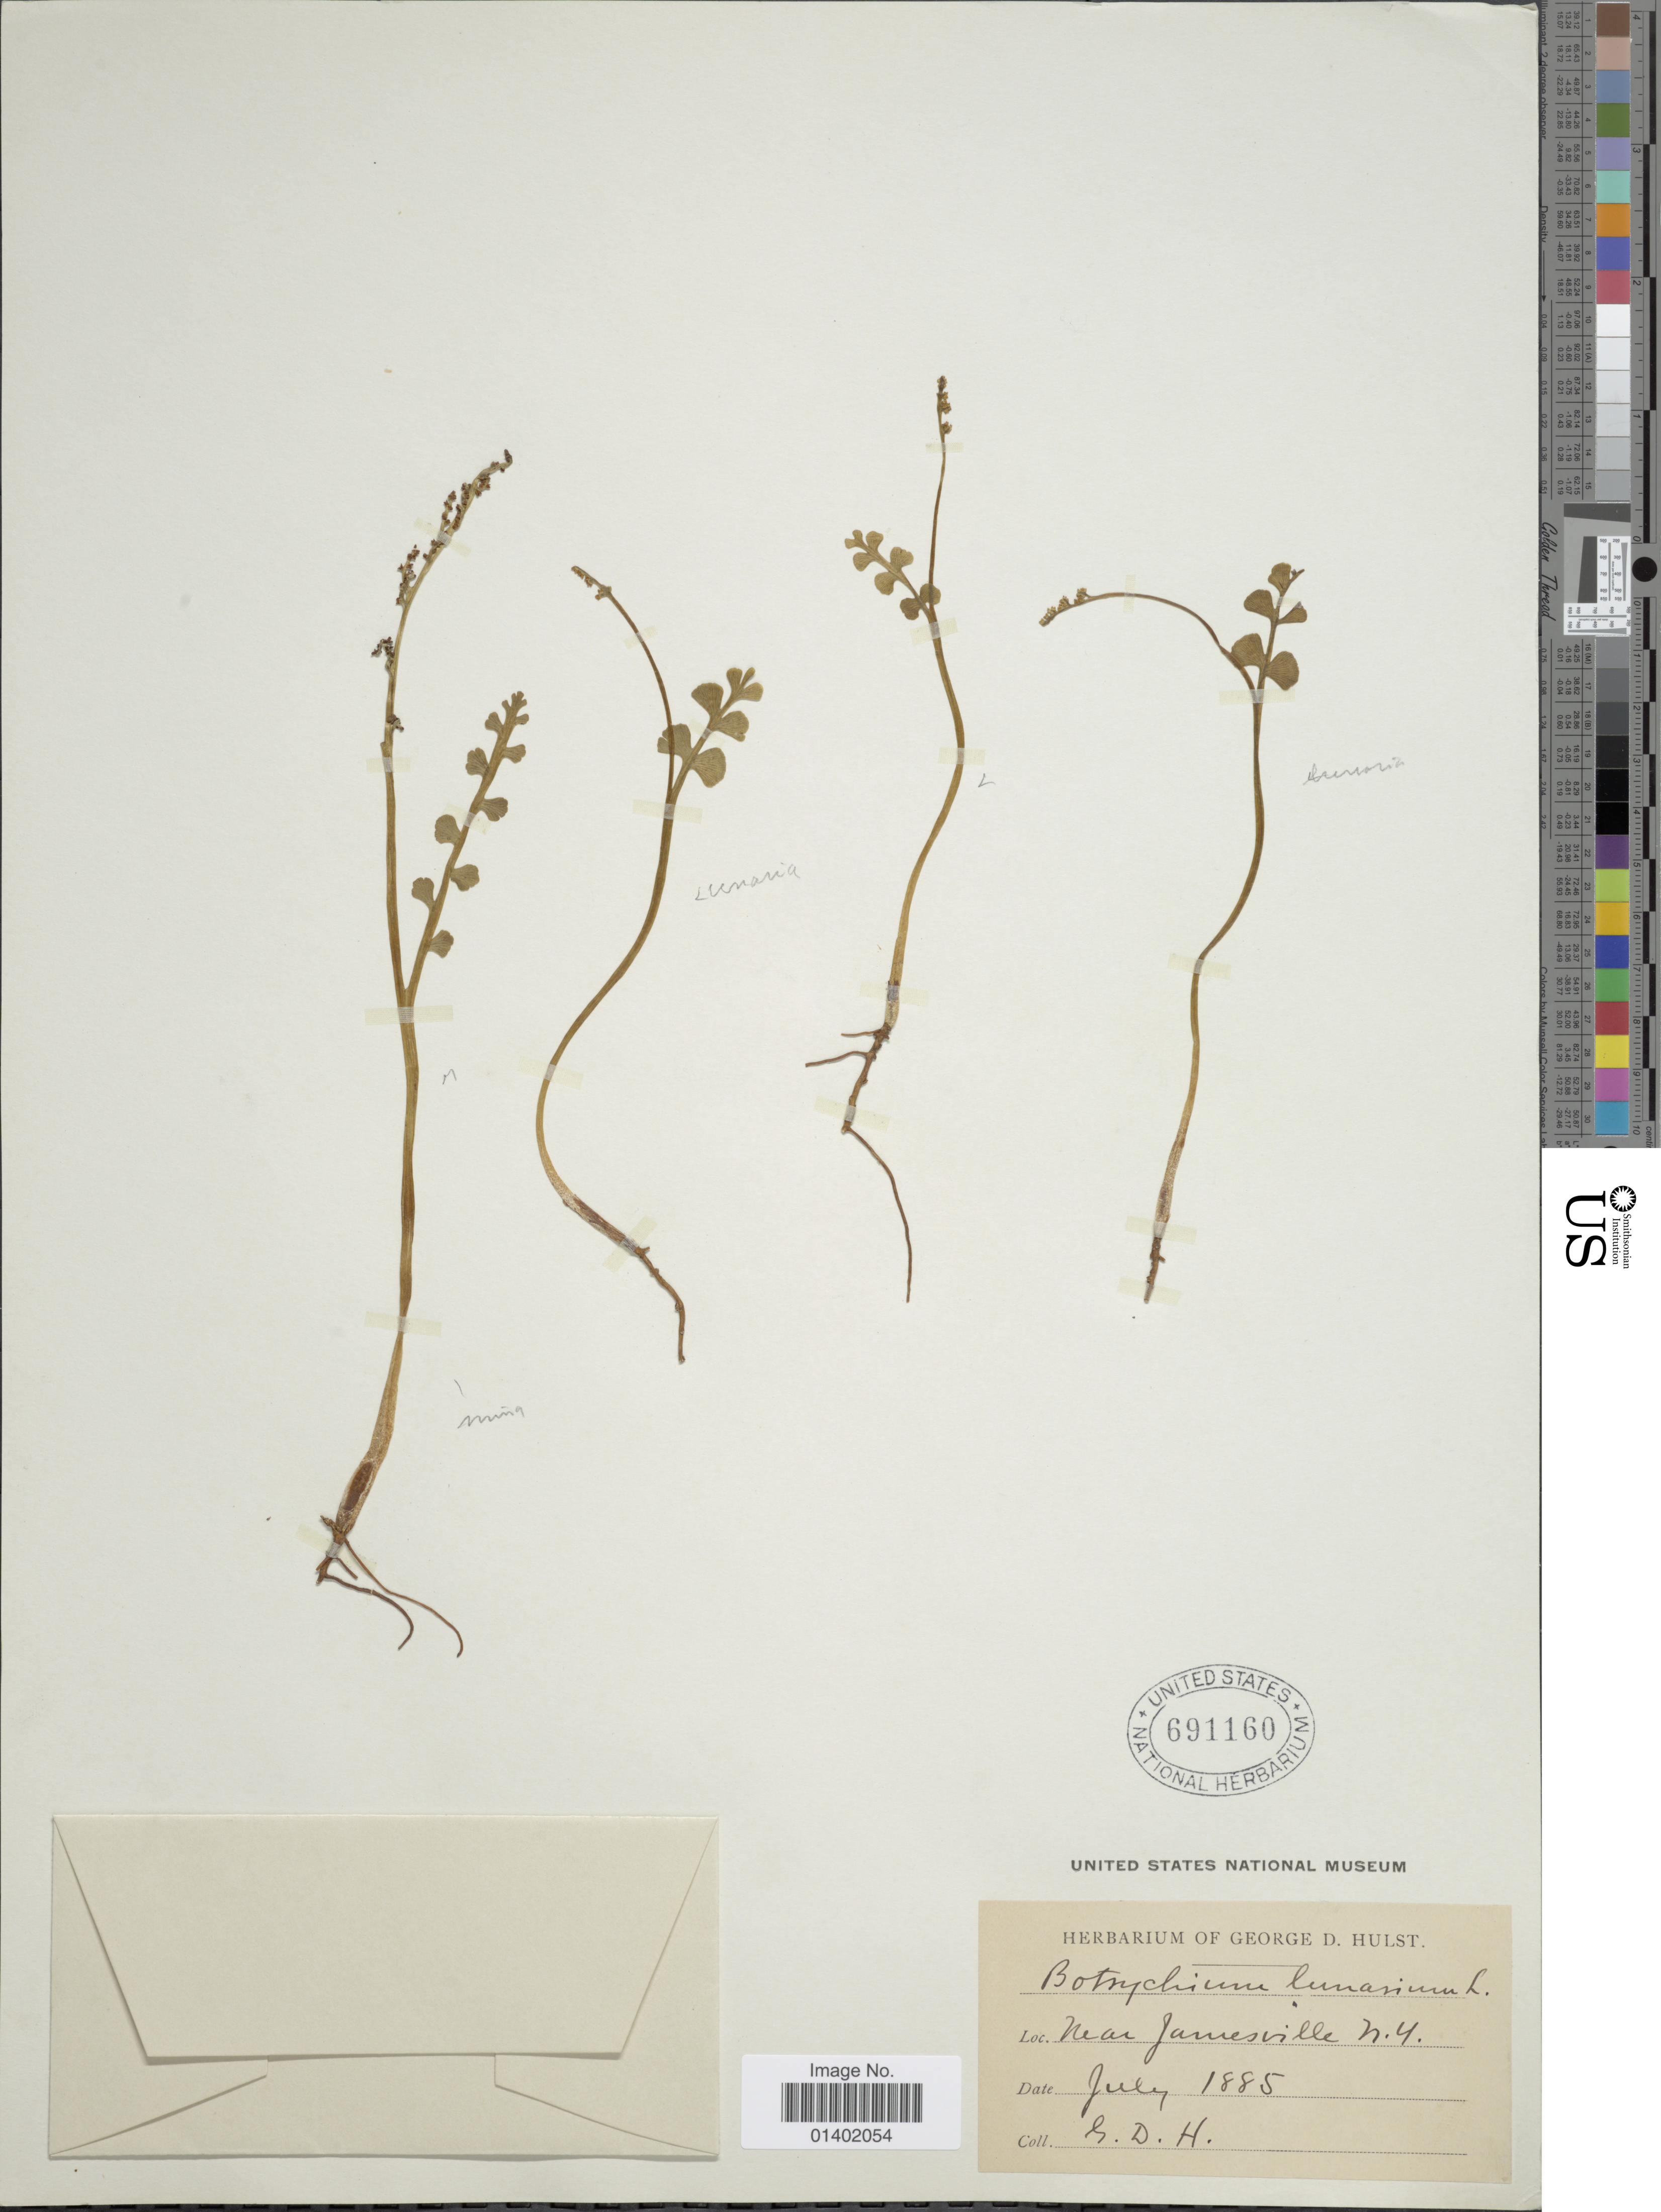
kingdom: Plantae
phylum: Tracheophyta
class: Polypodiopsida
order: Ophioglossales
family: Ophioglossaceae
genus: Botrychium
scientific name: Botrychium lunaria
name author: (L.) Sw.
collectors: G. Hulst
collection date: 1885-07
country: United States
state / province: New York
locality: Near Jamesville N.Y.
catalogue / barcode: US 691160